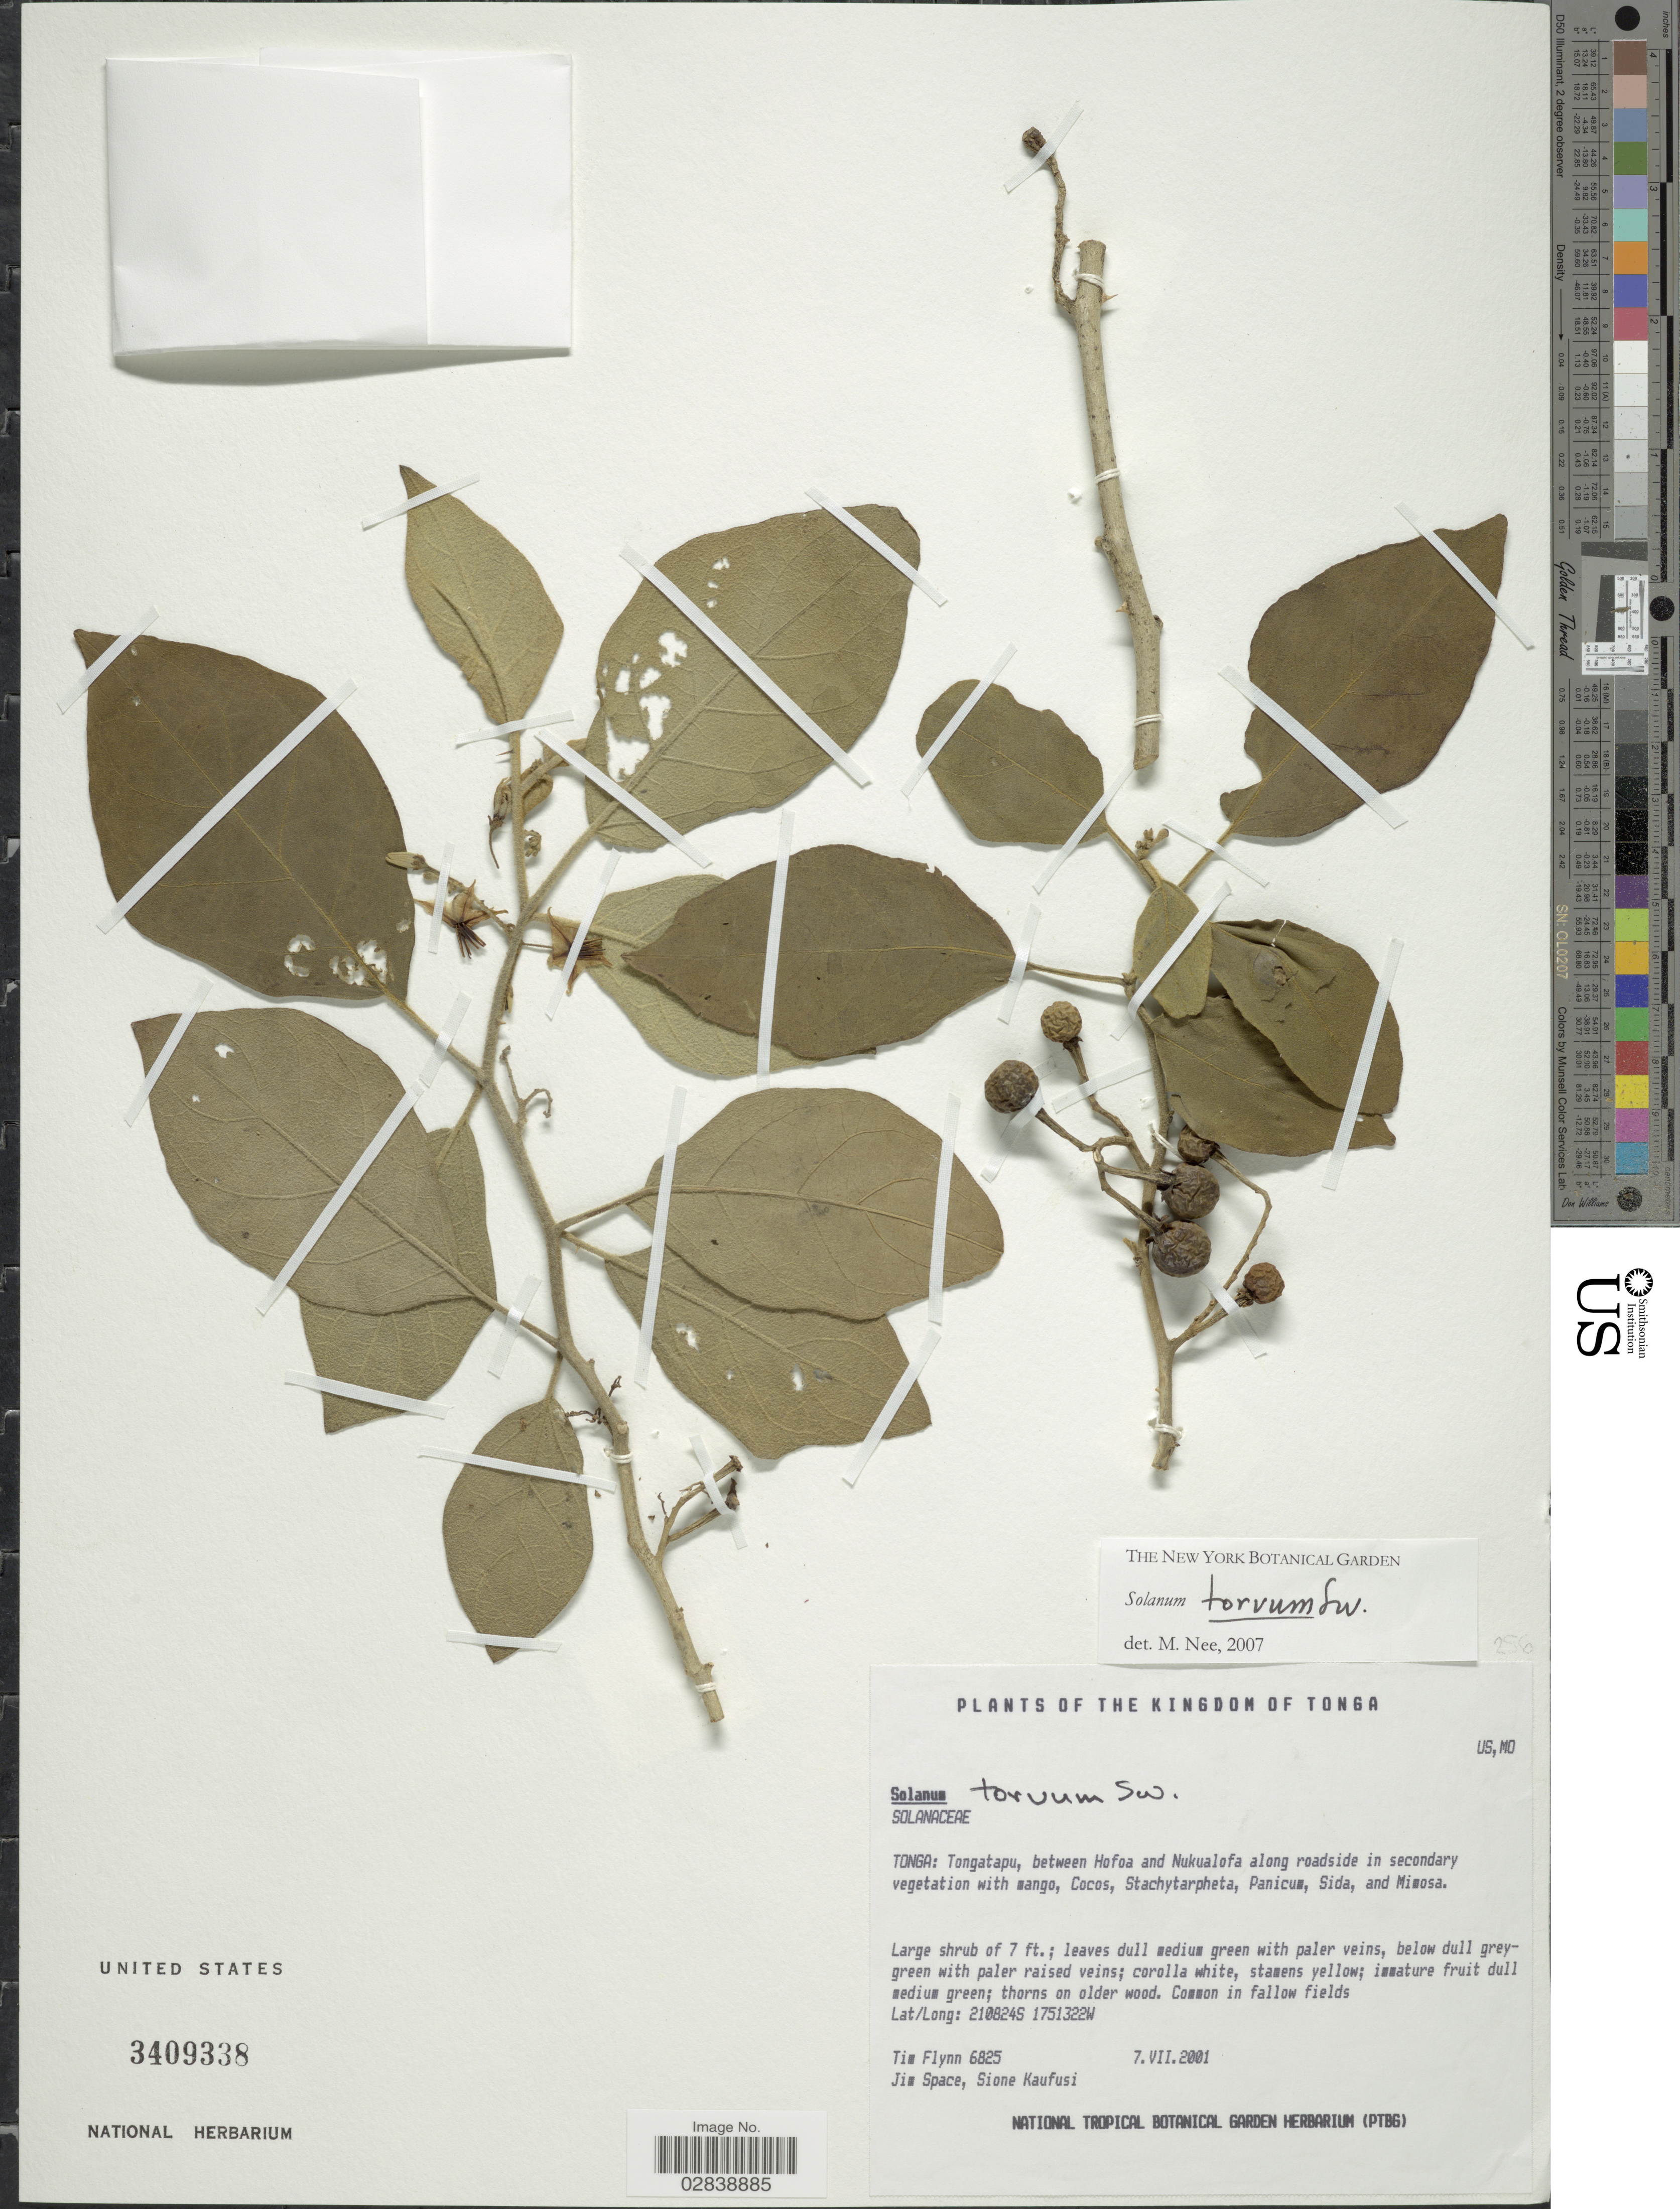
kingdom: Plantae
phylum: Tracheophyta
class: Magnoliopsida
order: Solanales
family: Solanaceae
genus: Solanum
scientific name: Solanum torvum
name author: Sw.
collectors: T. Flynn, J. Space & S. Kaufusi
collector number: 6825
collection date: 2001-07-07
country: Tonga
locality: The Kingdom of Tonga. Tongatapu, between Hofoa and Nukualofa along roadside in secondary vegetation.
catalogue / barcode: US 3409338